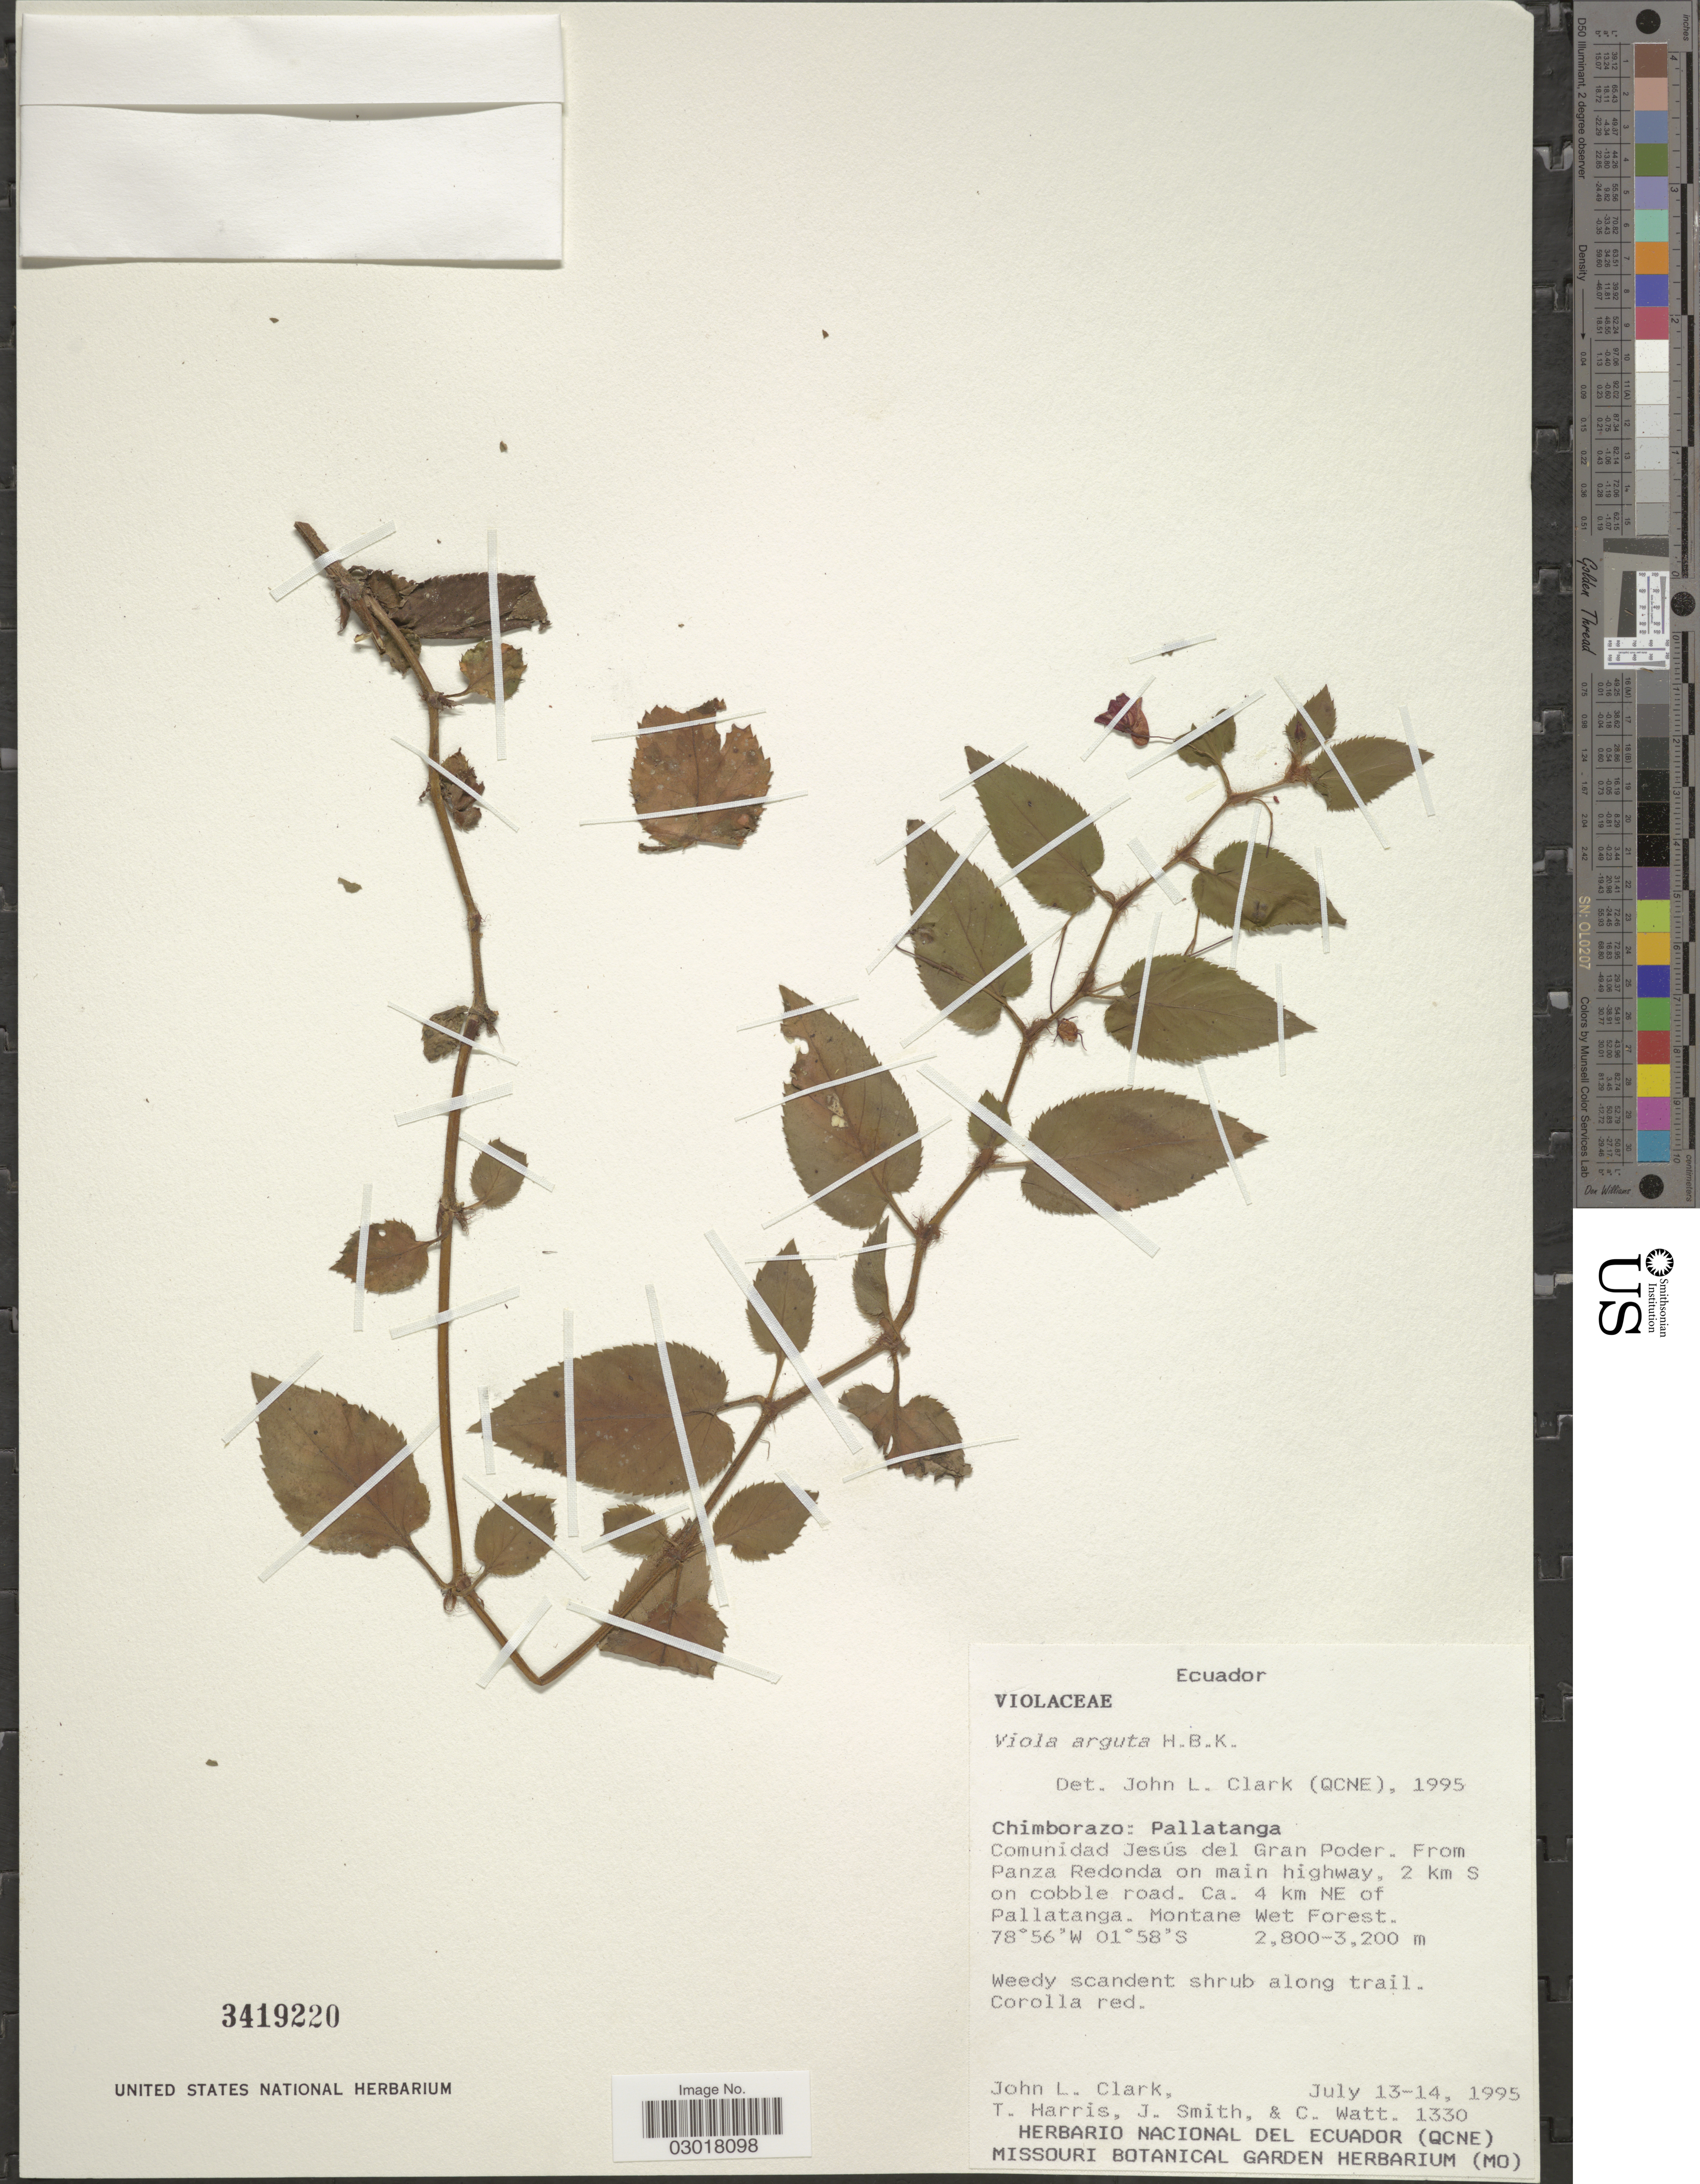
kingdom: Plantae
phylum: Tracheophyta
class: Magnoliopsida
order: Malpighiales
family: Violaceae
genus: Viola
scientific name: Viola arguta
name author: Willd. ex Roem. & Schult.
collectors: J. L. Clark, T. Harris, J. Smith & C. Watt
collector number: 1330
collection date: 1995-07-13/1995-07-14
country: Ecuador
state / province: Chimborazo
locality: Pallatanga. Comunidad Jesús del Gran Poder. From Panza Redonda on main highway, 2 km S on cobble road. Ca. 4 km NE of Pallatanga. Montane Wet Forest.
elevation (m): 2800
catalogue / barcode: US 3419220